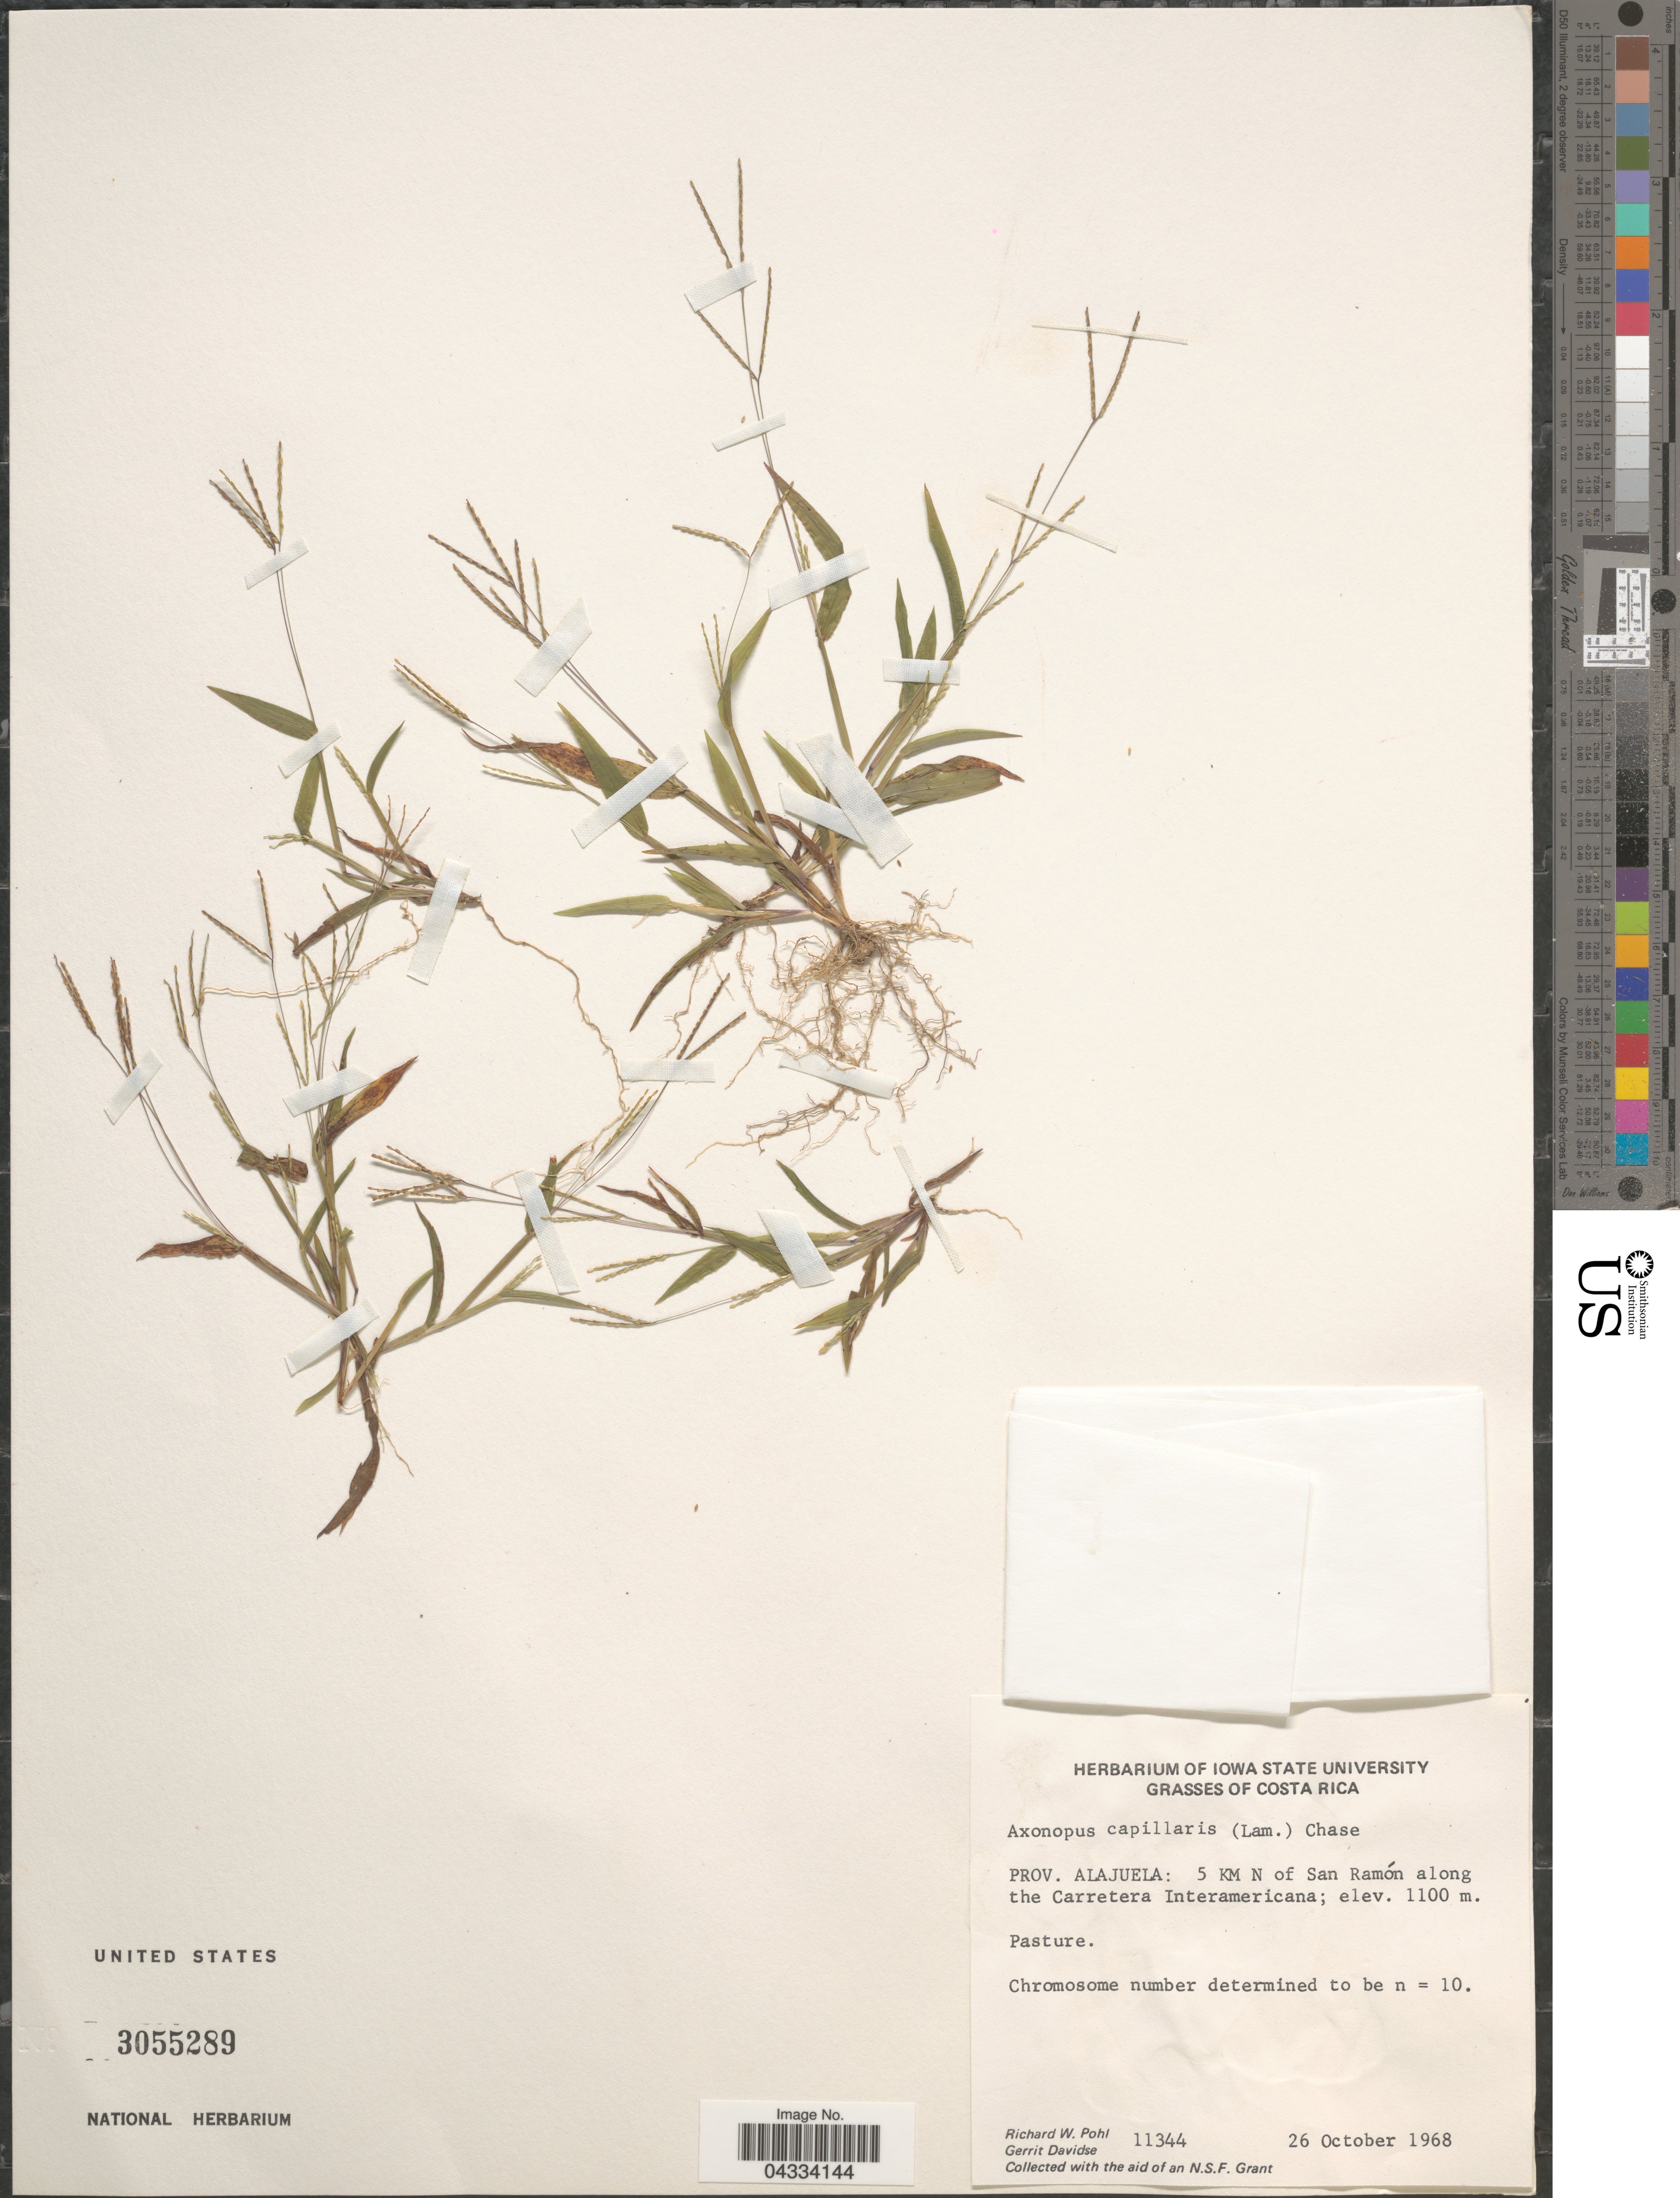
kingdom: Plantae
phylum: Tracheophyta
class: Liliopsida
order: Poales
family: Poaceae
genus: Axonopus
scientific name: Axonopus capillaris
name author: (Lam.) Chase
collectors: G. Davidse & R. W. Pohl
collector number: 11344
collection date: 1968-10-26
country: Costa Rica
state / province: Alajuela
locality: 5 KM N of San Ramón along the Carretera Interamericana. Pasture.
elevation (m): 1100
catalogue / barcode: US 3055289